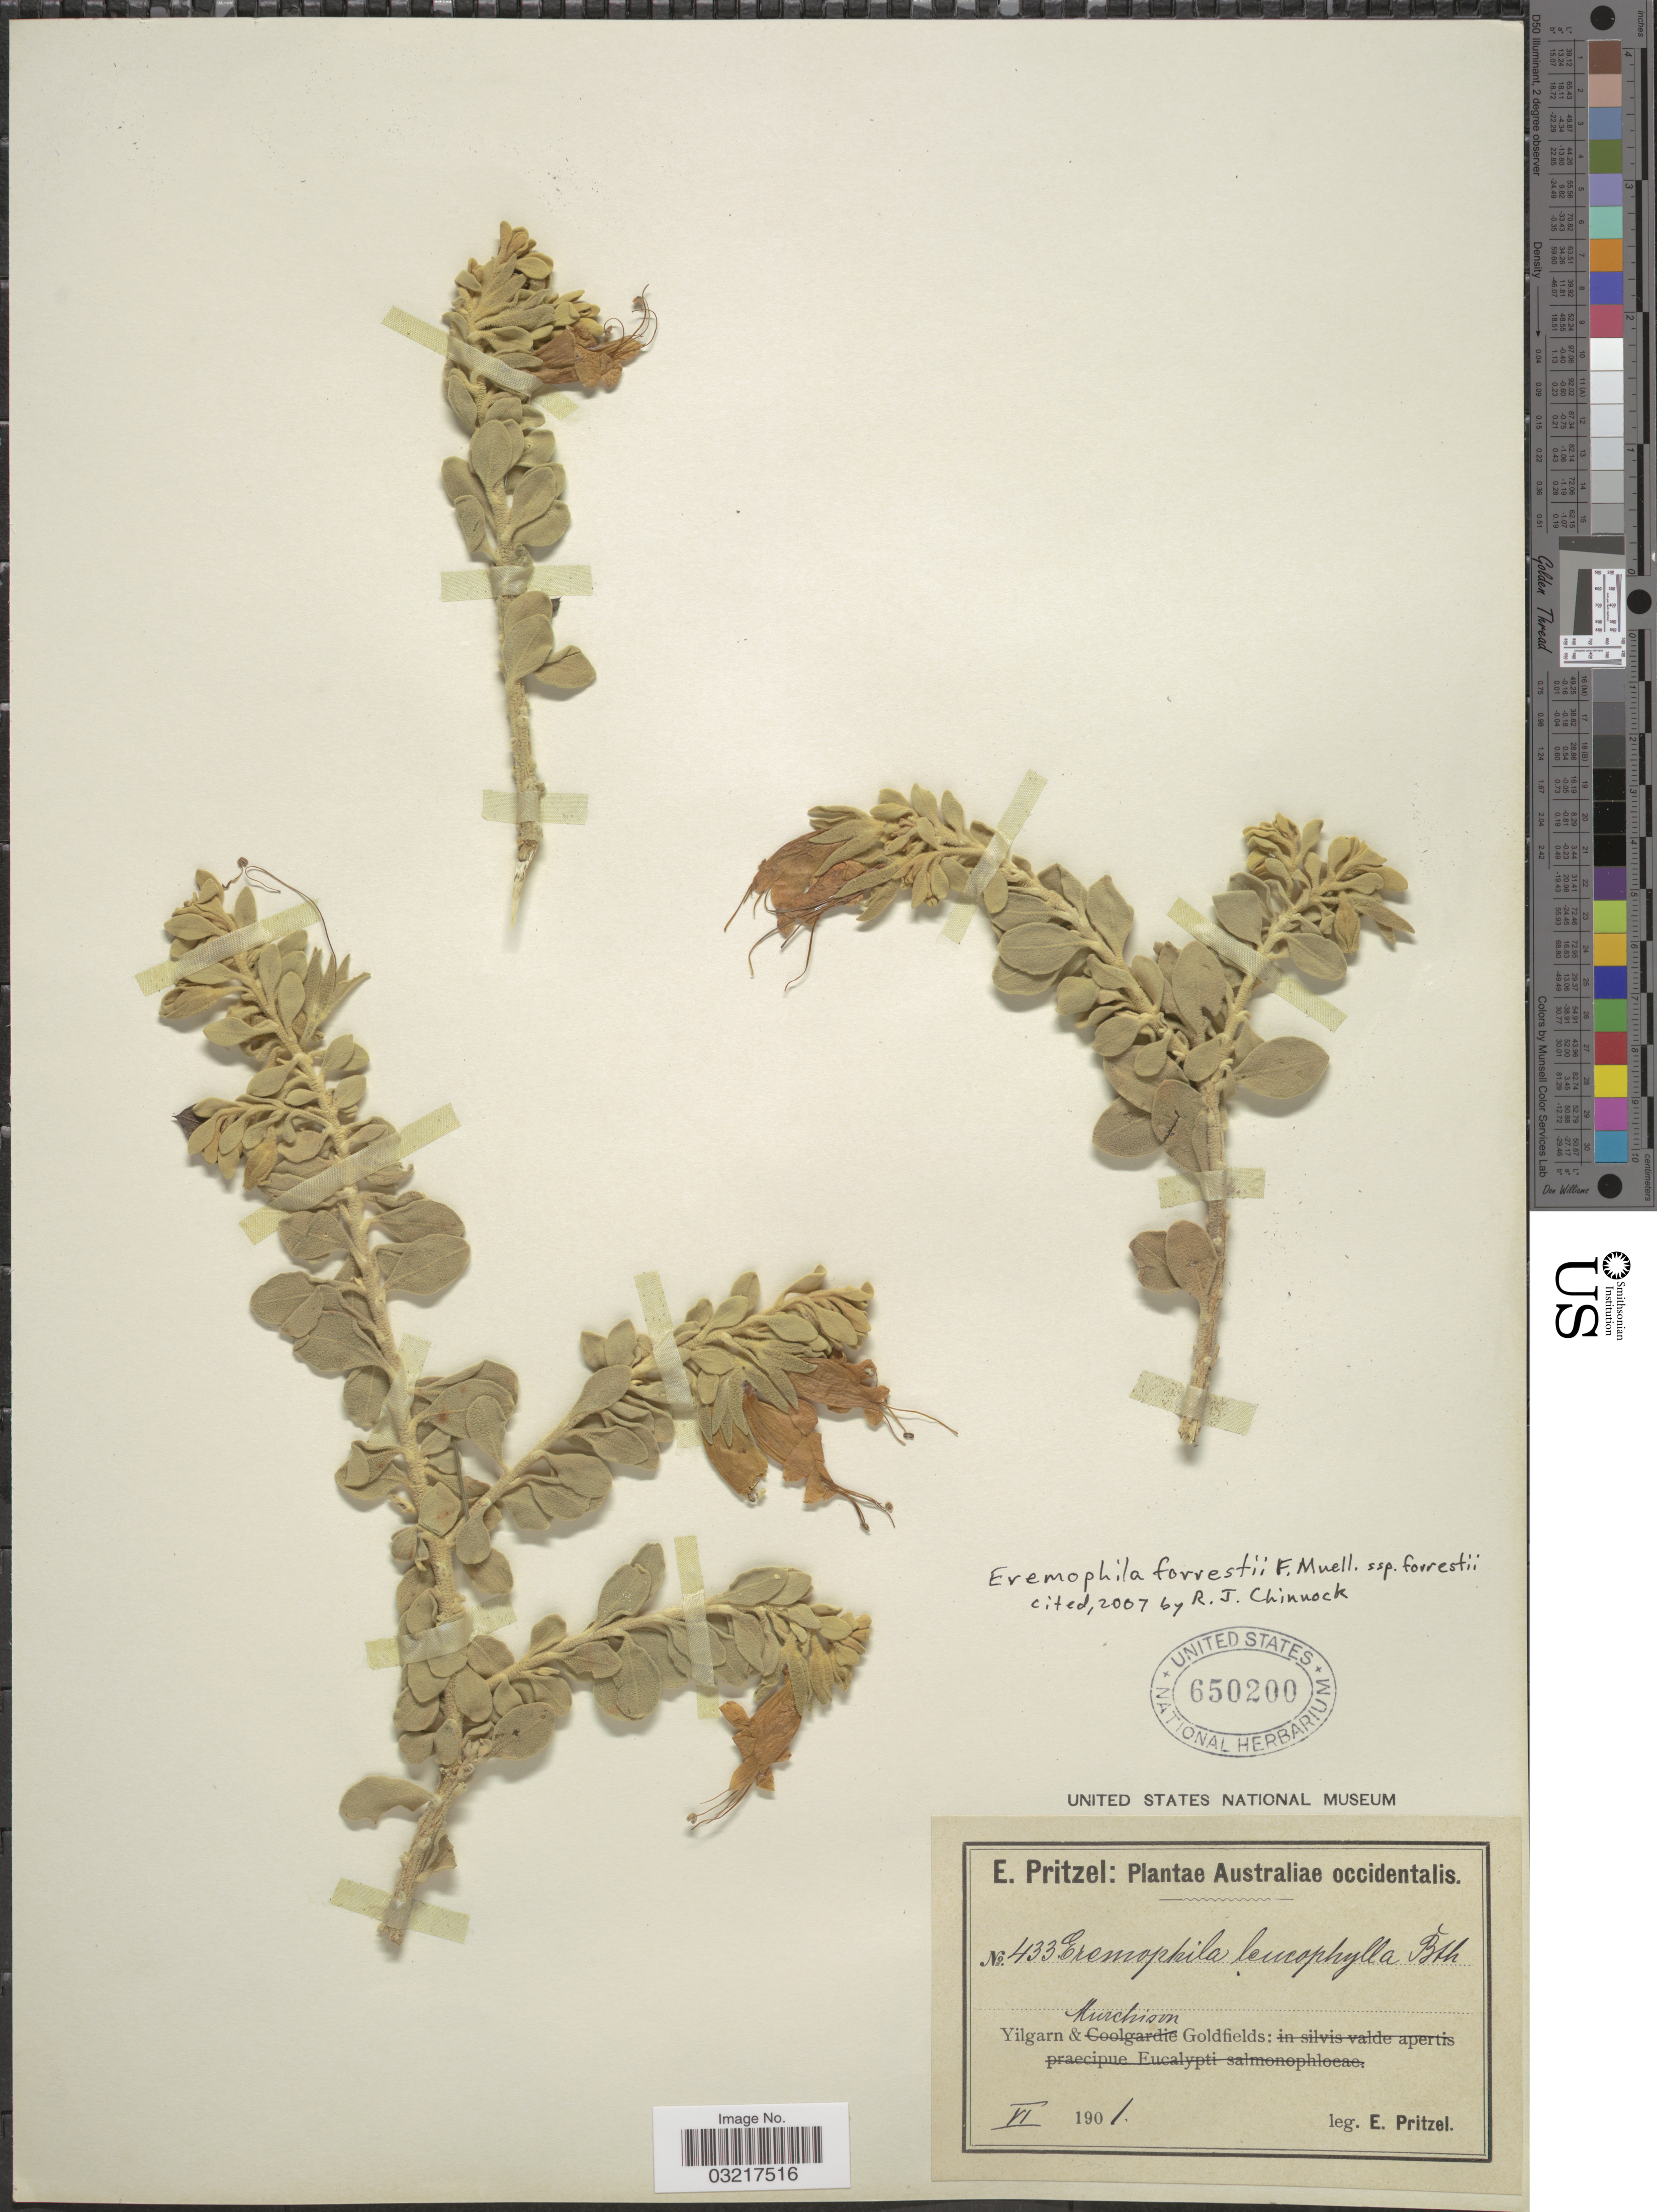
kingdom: Plantae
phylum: Tracheophyta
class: Magnoliopsida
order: Lamiales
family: Scrophulariaceae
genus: Eremophila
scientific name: Eremophila forrestii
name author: F. Muell.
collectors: E. G. Pritzel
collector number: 433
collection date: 1901-06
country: Australia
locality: Australiae occidentalis. Yilgarn & Murchison Goldfields.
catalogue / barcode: US 650200